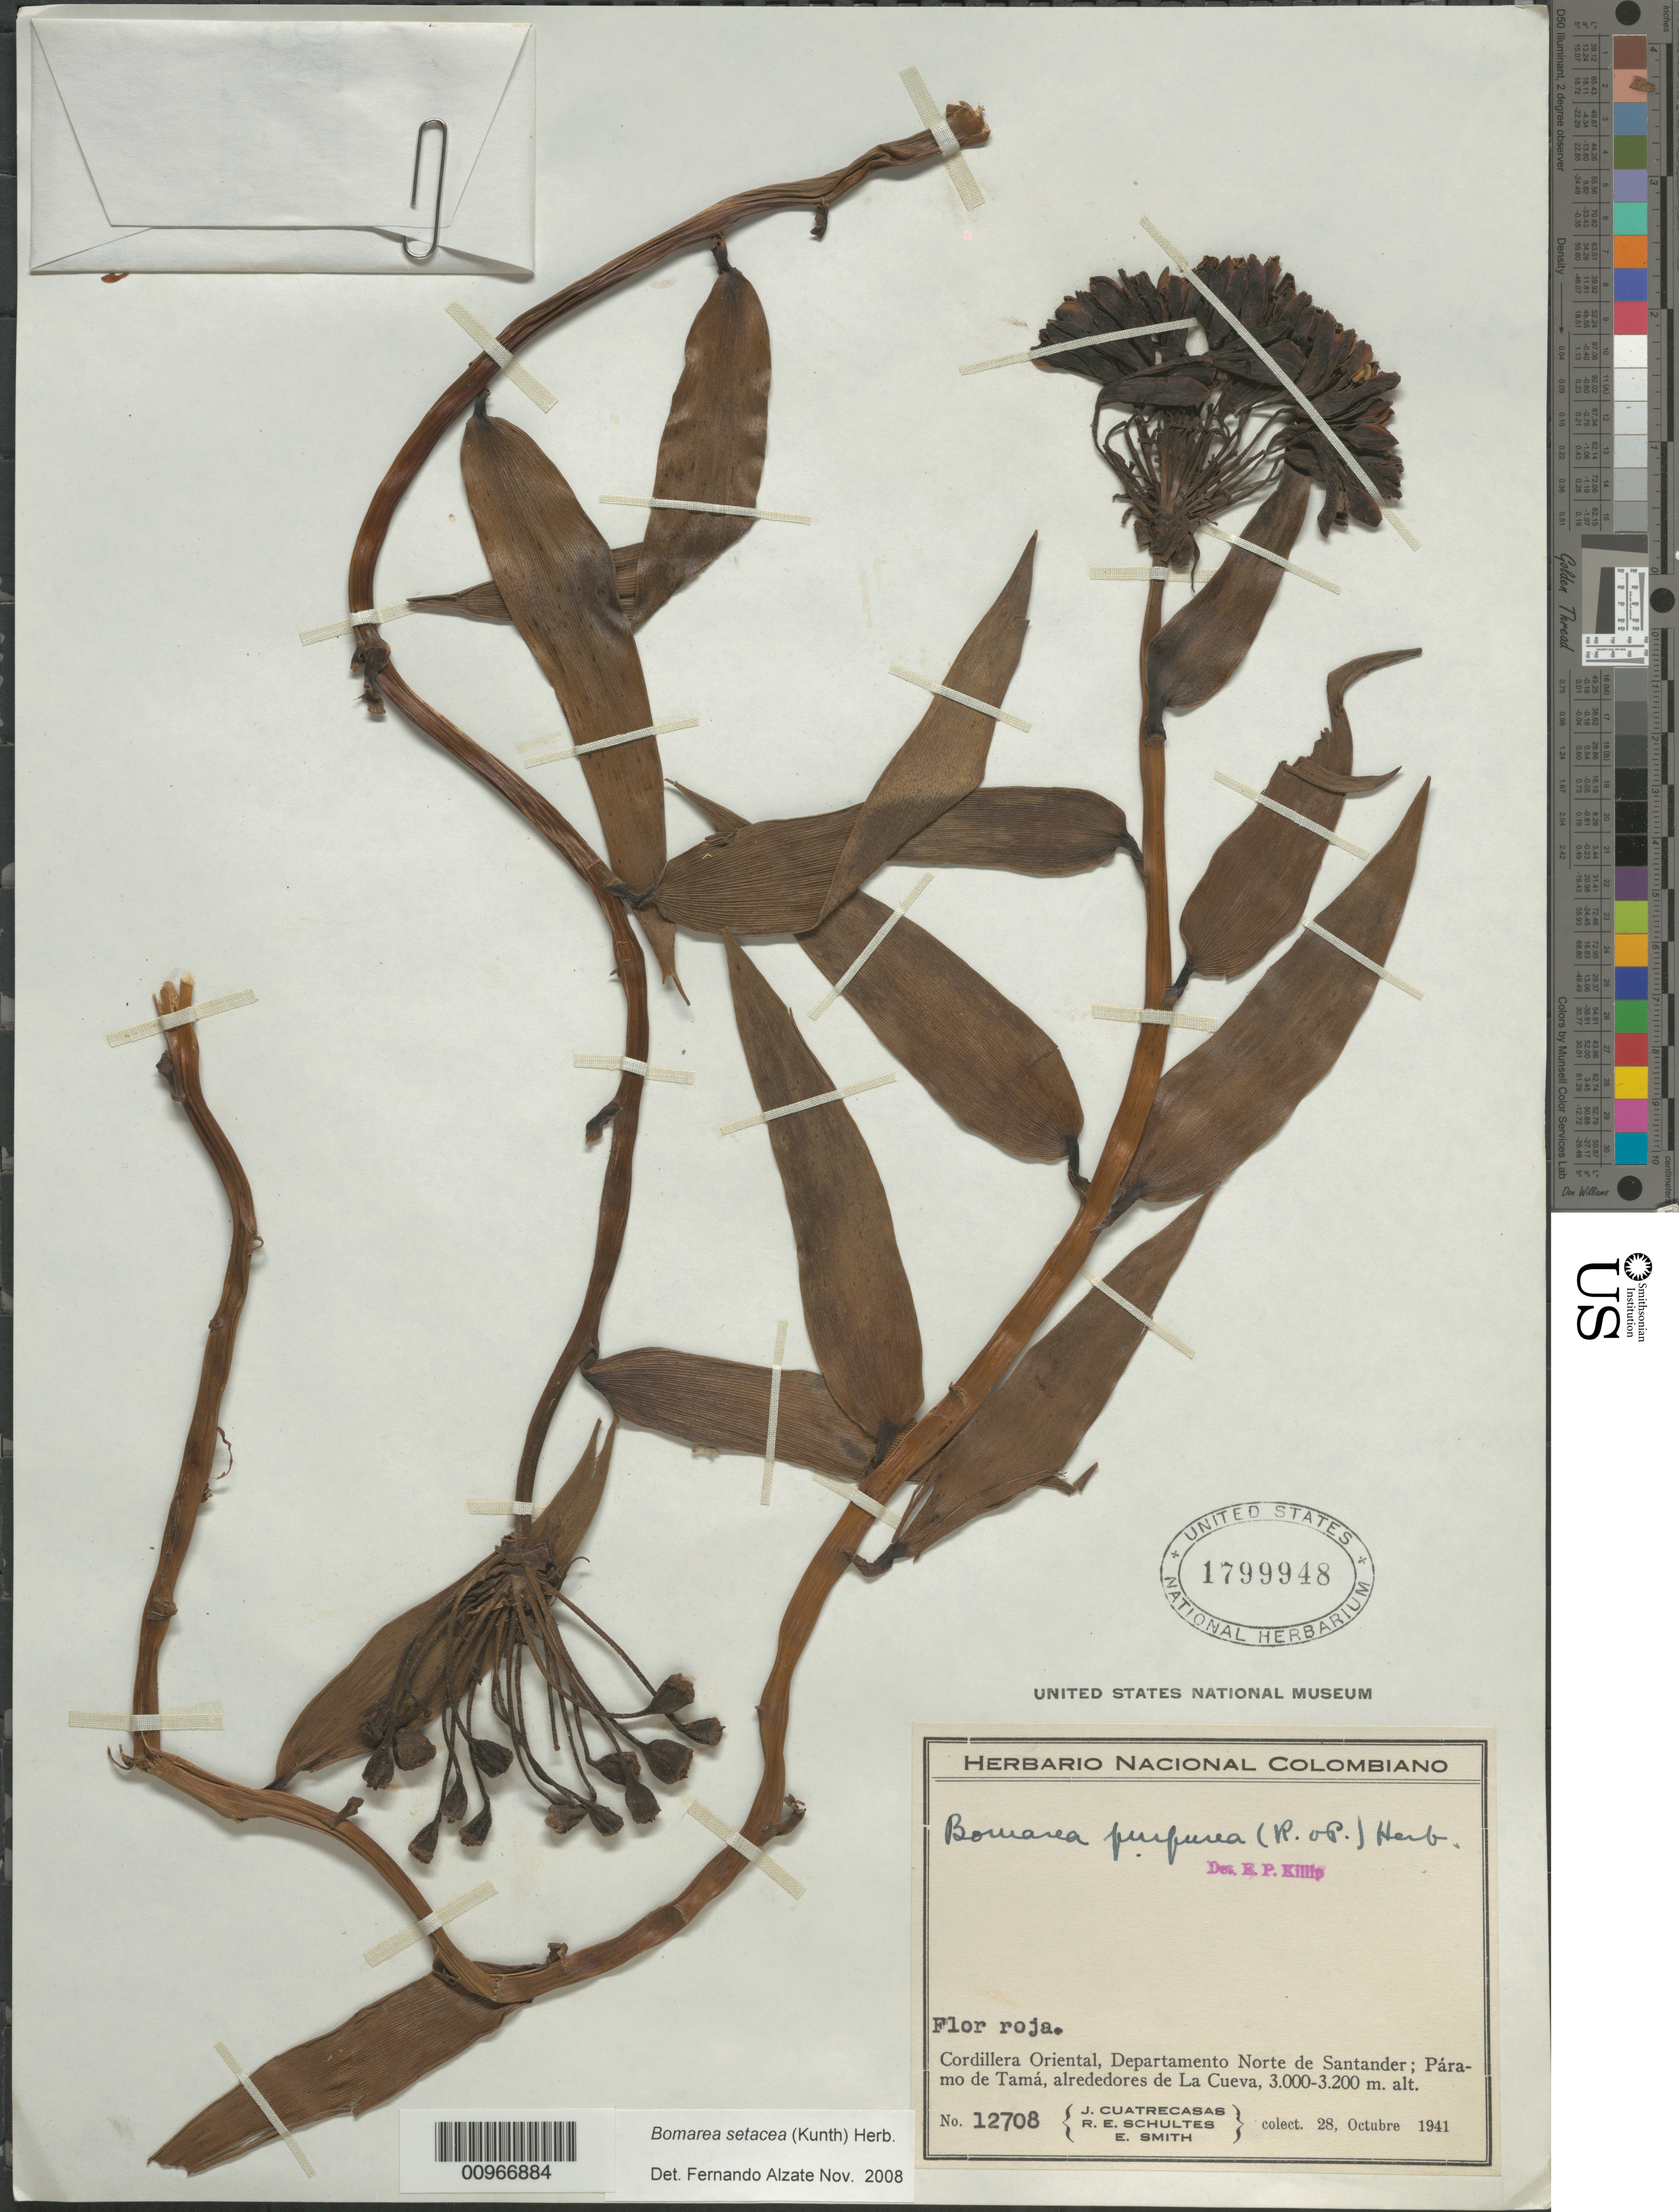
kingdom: Plantae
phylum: Tracheophyta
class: Liliopsida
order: Liliales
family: Alstroemeriaceae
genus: Bomarea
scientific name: Bomarea setacea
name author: (Ruiz & Pav.) Herb.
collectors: J. Cuatrecasas, R. E. Schultes & C. E. Smith Jr.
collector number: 12708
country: Colombia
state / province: Norte de Santander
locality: Paramo de Tama, Alrededores de La Cueva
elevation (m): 3000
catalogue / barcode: US 1799948